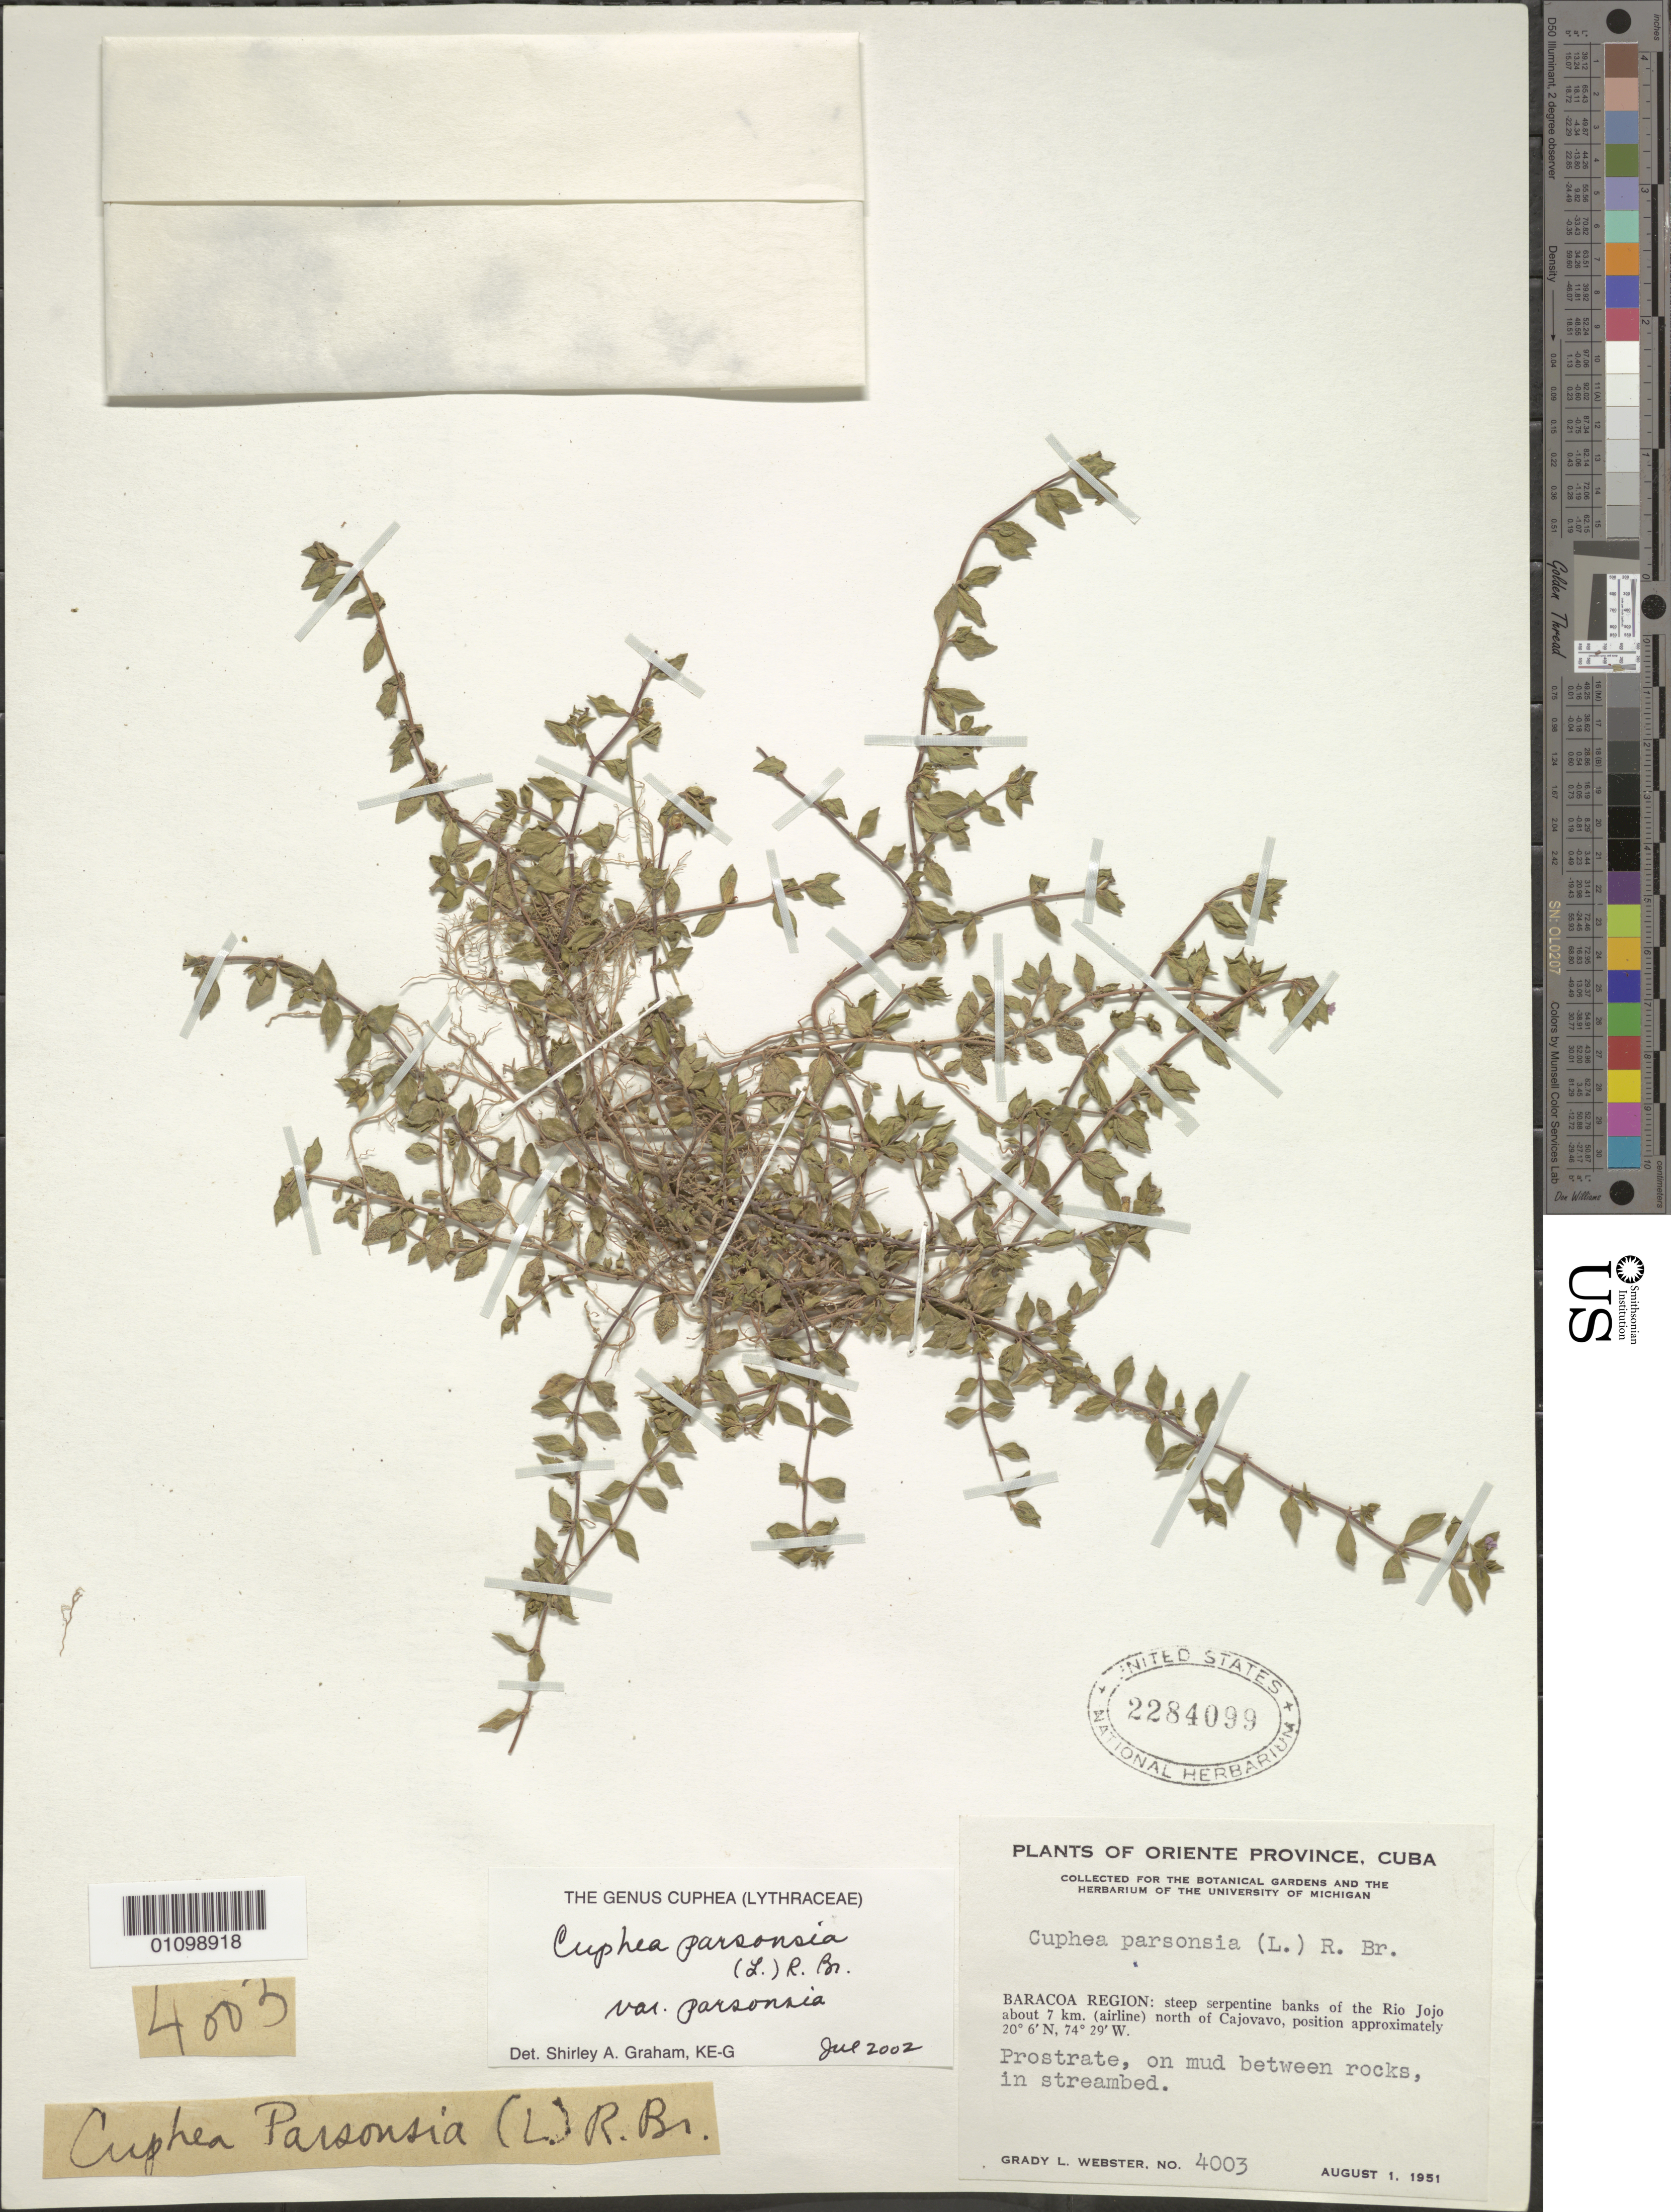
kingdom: Plantae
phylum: Tracheophyta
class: Magnoliopsida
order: Myrtales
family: Lythraceae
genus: Cuphea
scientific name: Cuphea parsonsia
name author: (L.) R. Br. ex Steud.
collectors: G. L. Webster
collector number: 4003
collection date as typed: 01 Aug 1951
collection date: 1951-08-01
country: Cuba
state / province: Guantanamo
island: Cuba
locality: Baracoa region: steep serpentine banks of the Rio Jojo about 7 km , airline, N of Cajovavo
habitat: Prostrate, on mud between rocks, in stream bed.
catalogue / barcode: US 2284099